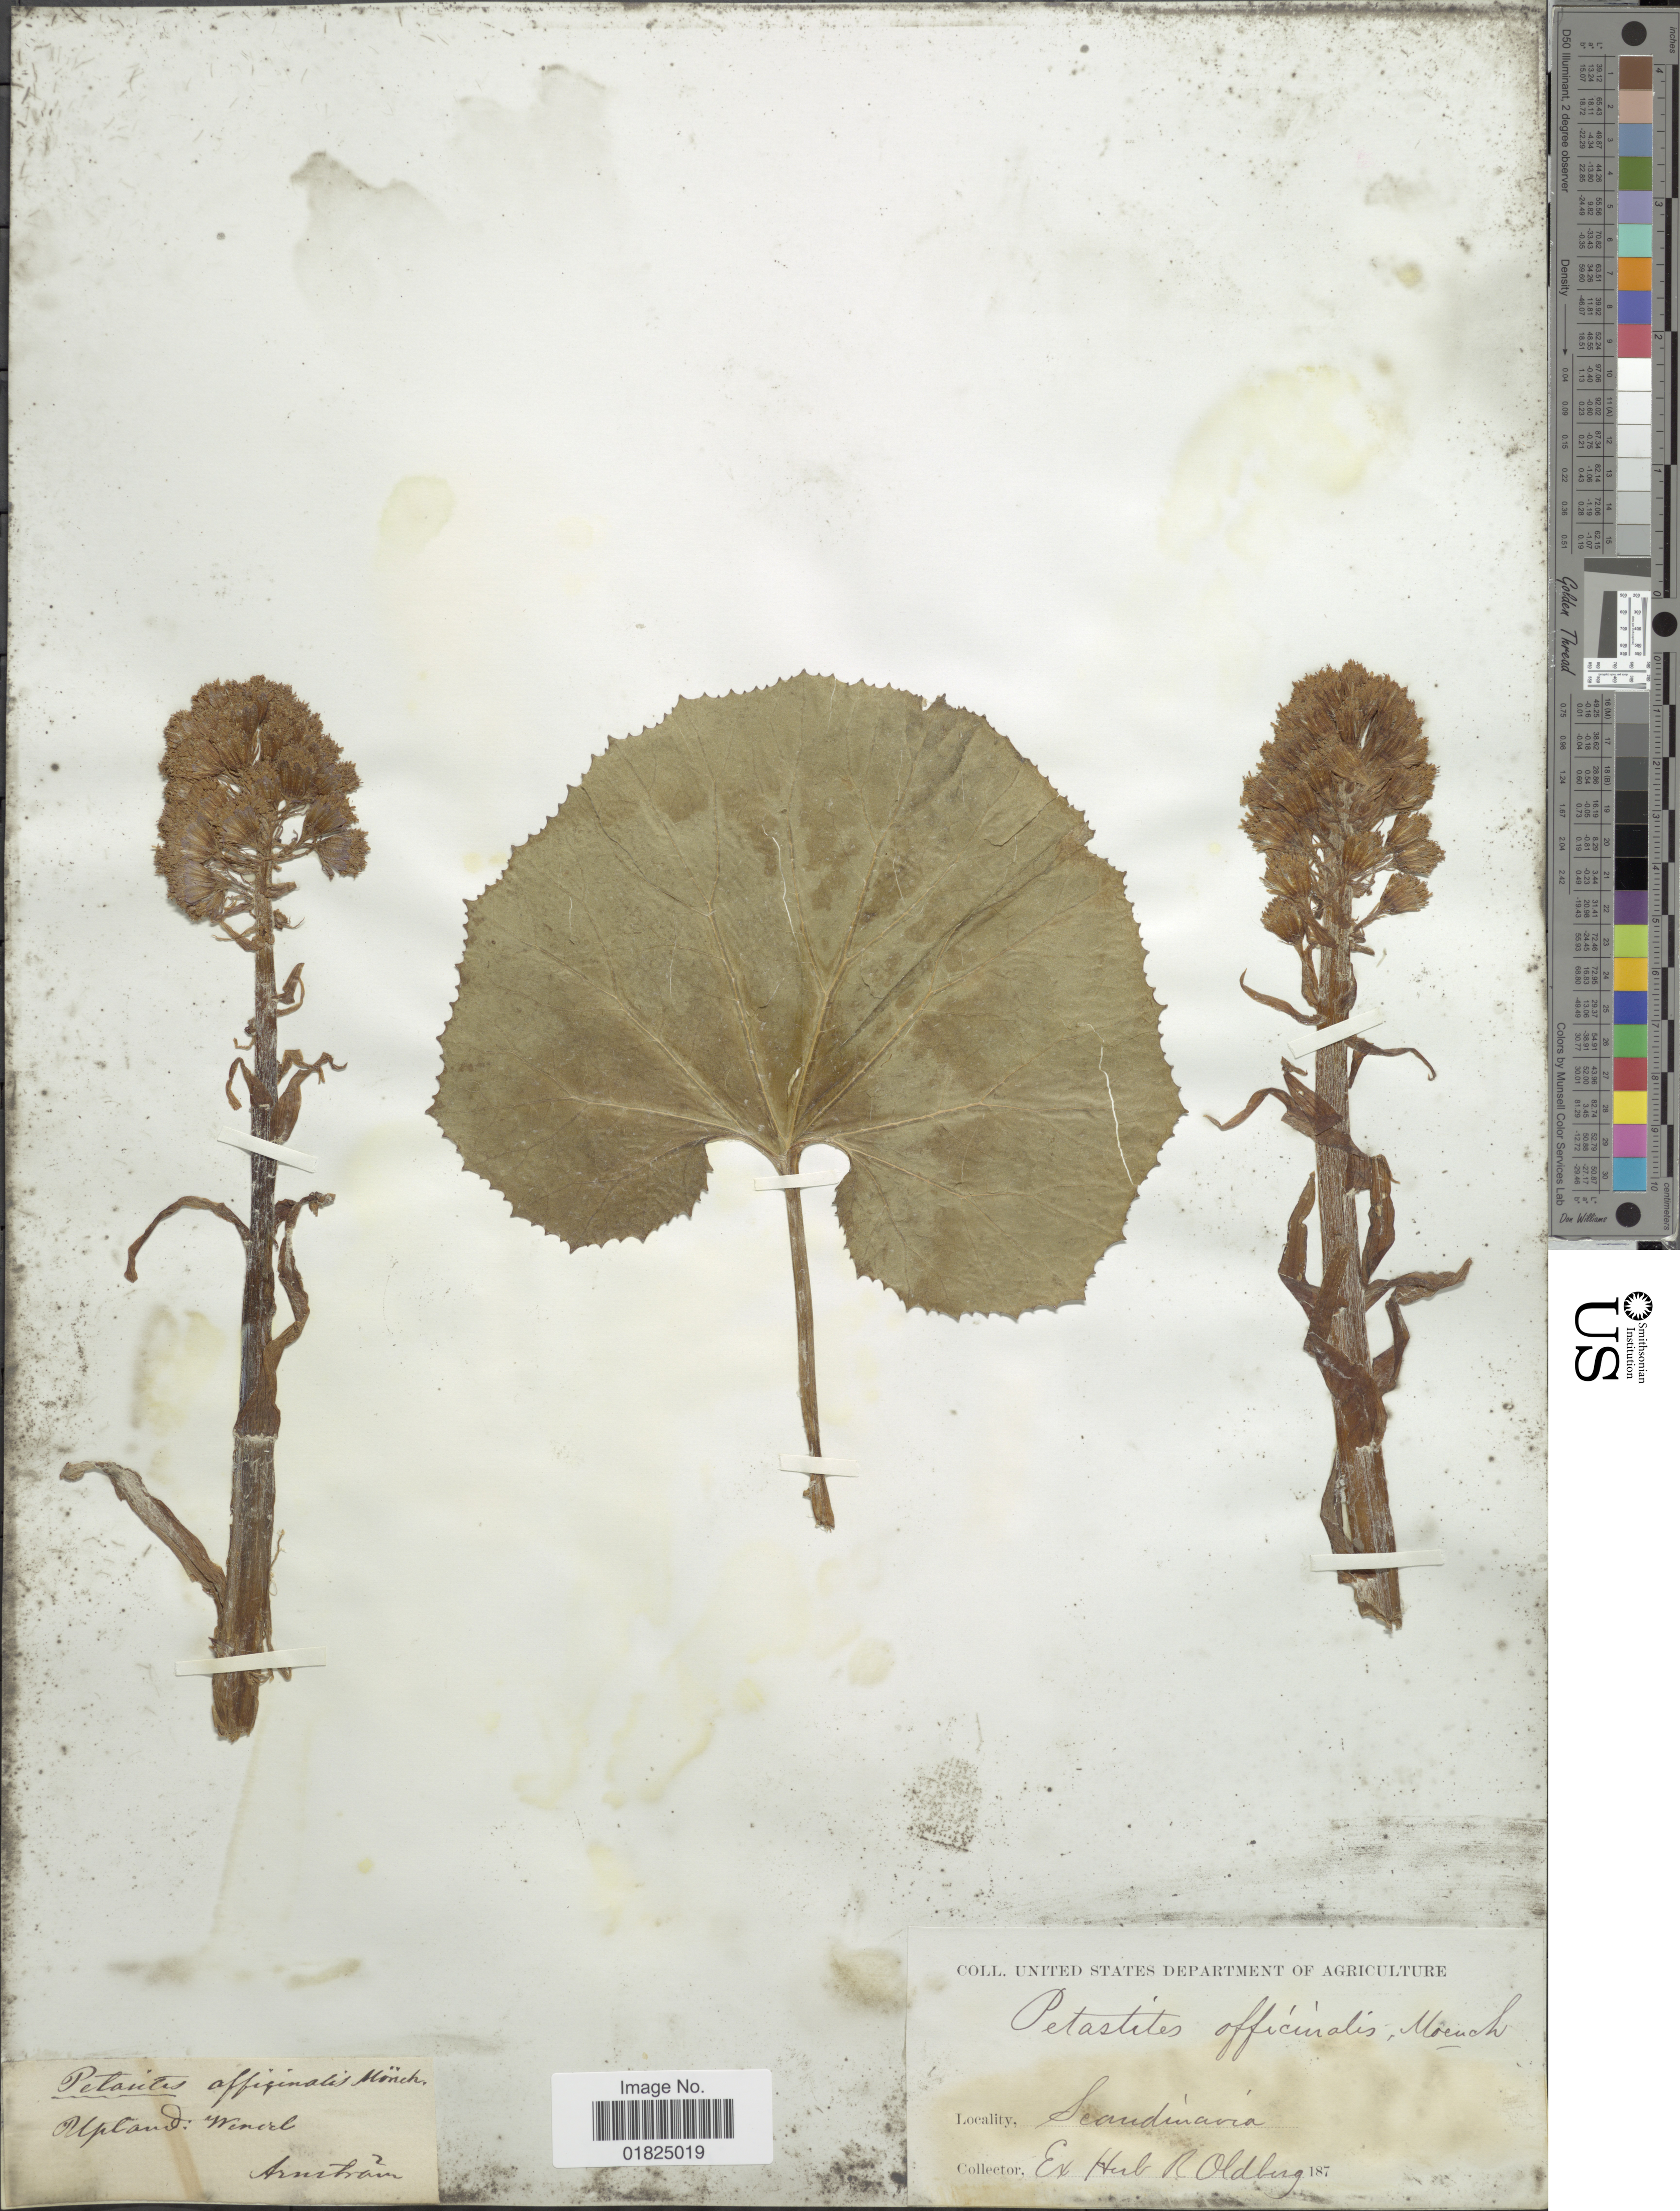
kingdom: Plantae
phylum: Tracheophyta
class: Magnoliopsida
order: Asterales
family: Asteraceae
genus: Petasites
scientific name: Petasites officinalis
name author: L.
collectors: ex herb. R. Oldberg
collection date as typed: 187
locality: Upland: Wendel, Scandinavia [interpreted]